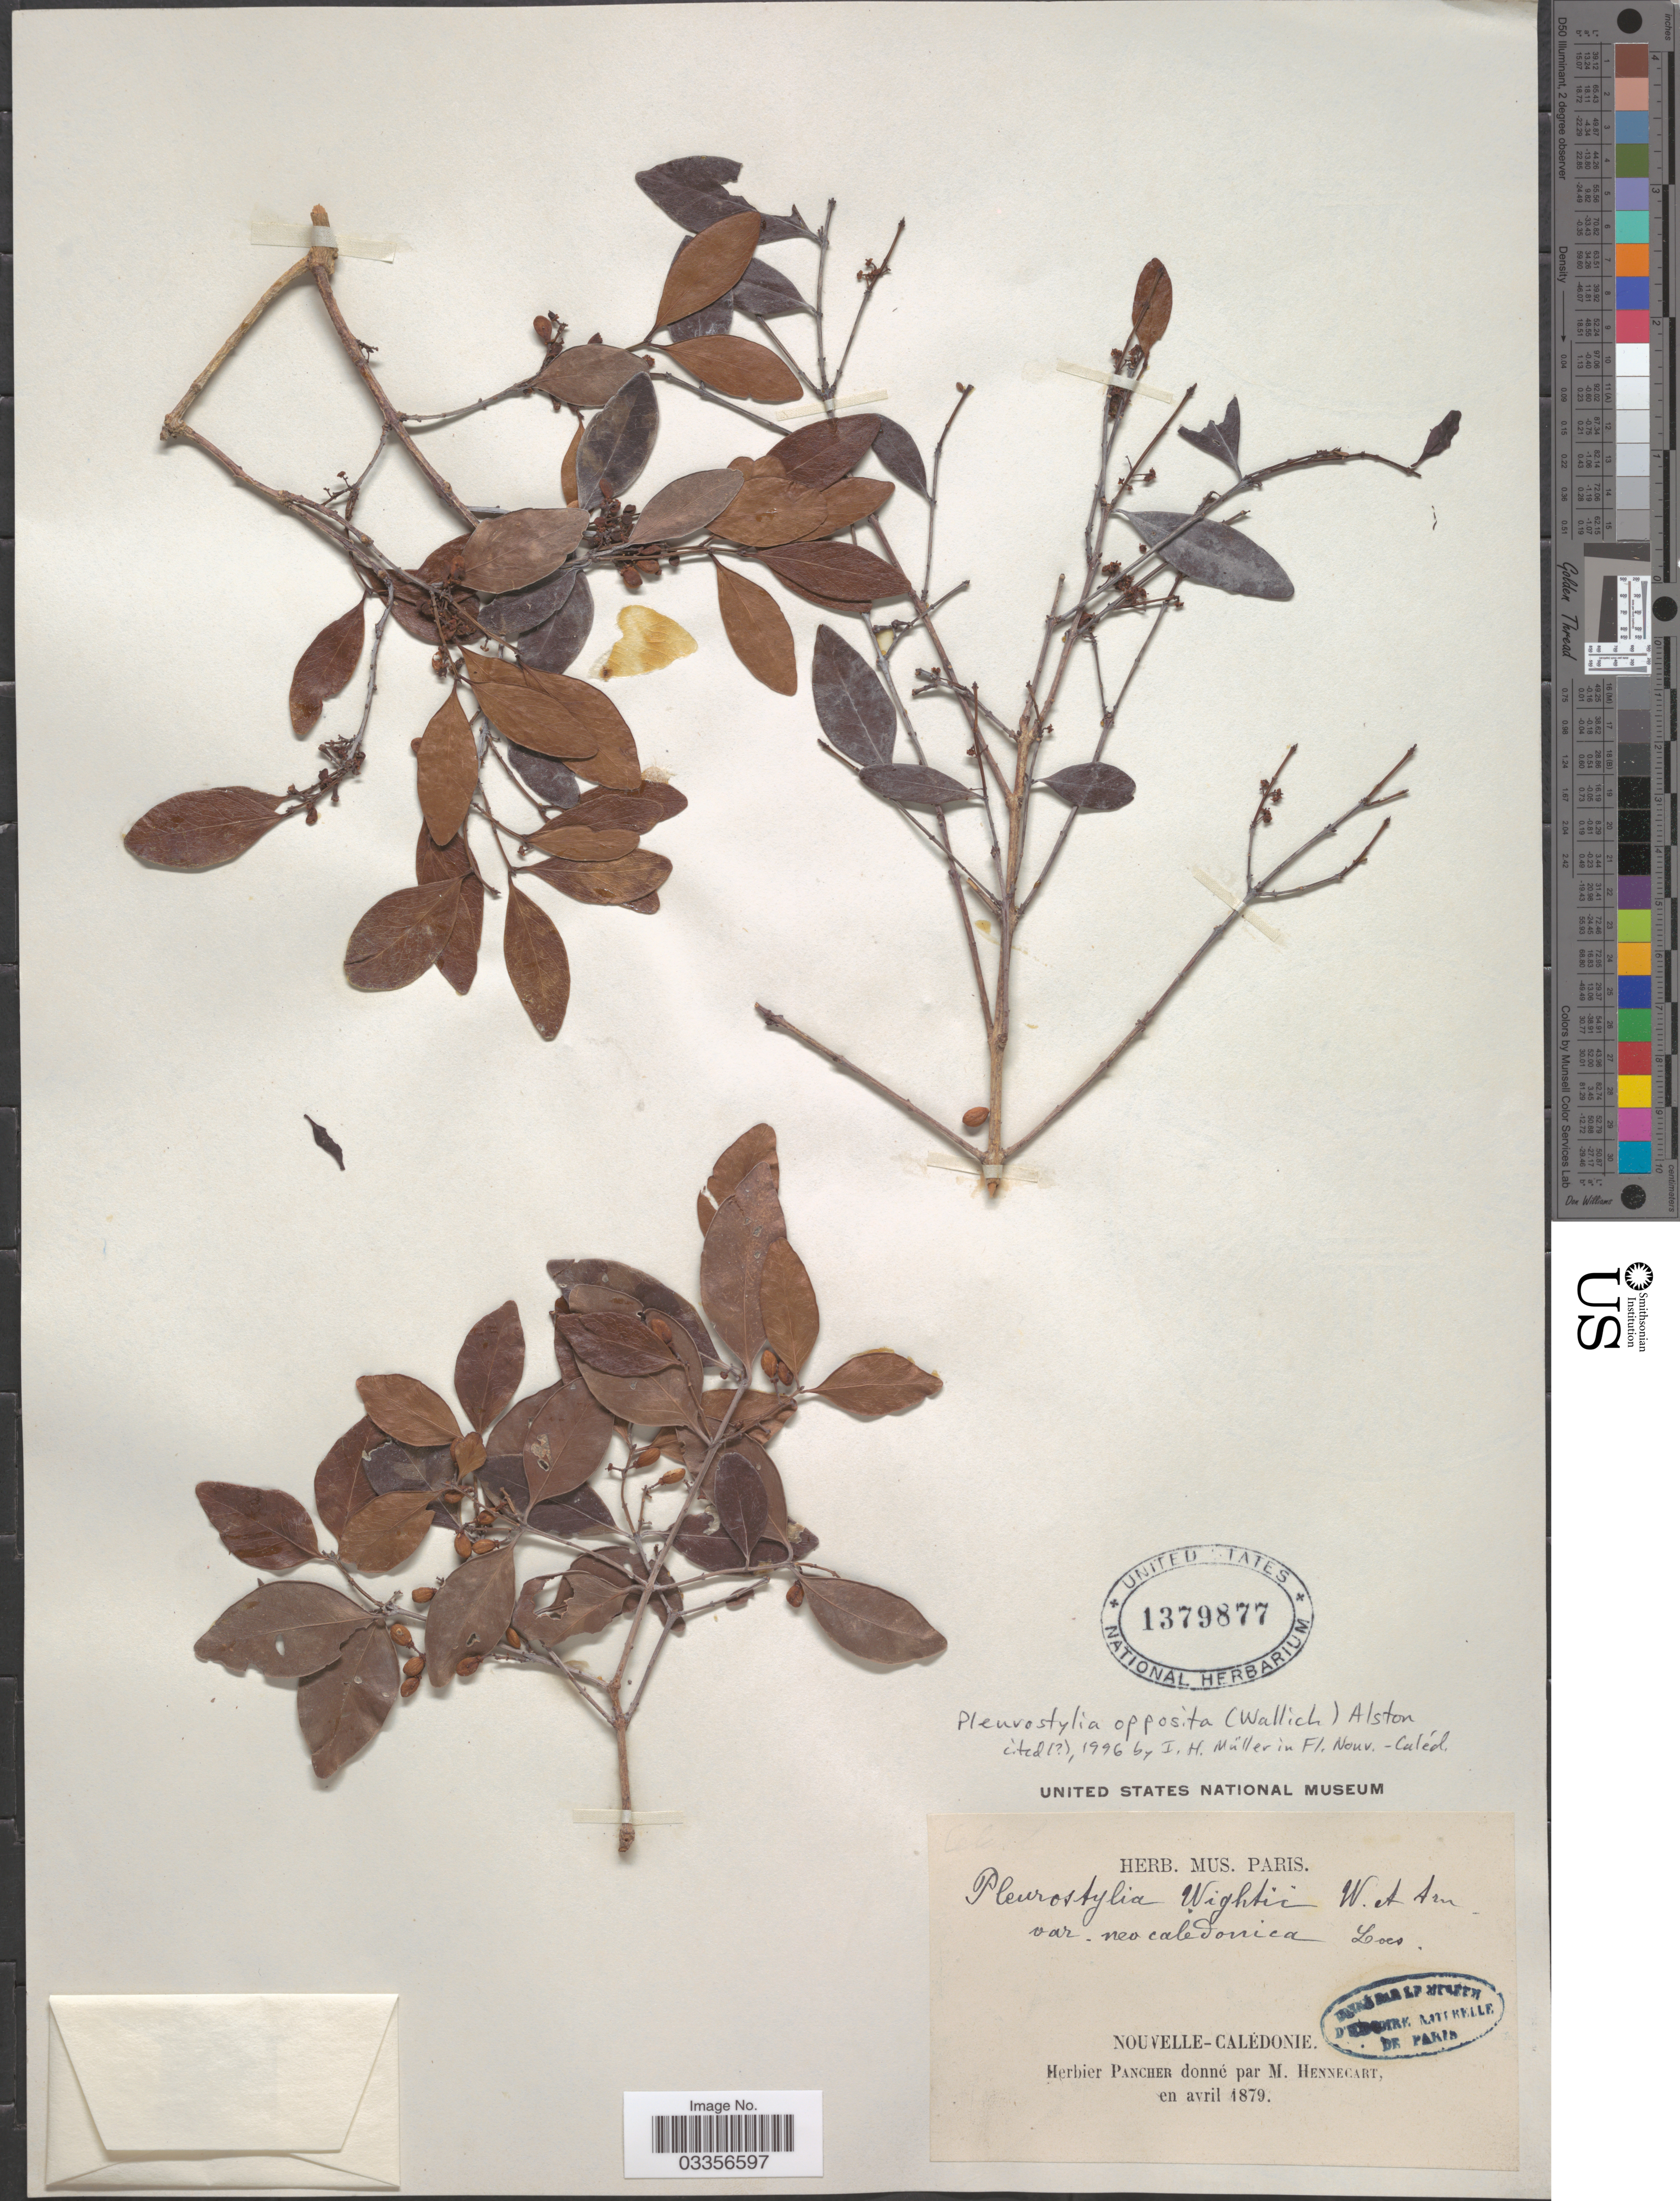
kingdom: Plantae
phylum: Tracheophyta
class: Magnoliopsida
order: Celastrales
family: Celastraceae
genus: Pleurostylia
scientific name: Pleurostylia opposita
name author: (Wall.) Alston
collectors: M. Hennecart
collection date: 1879-04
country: New Caledonia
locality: Nouvelle Calédonie.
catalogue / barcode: US 1379877